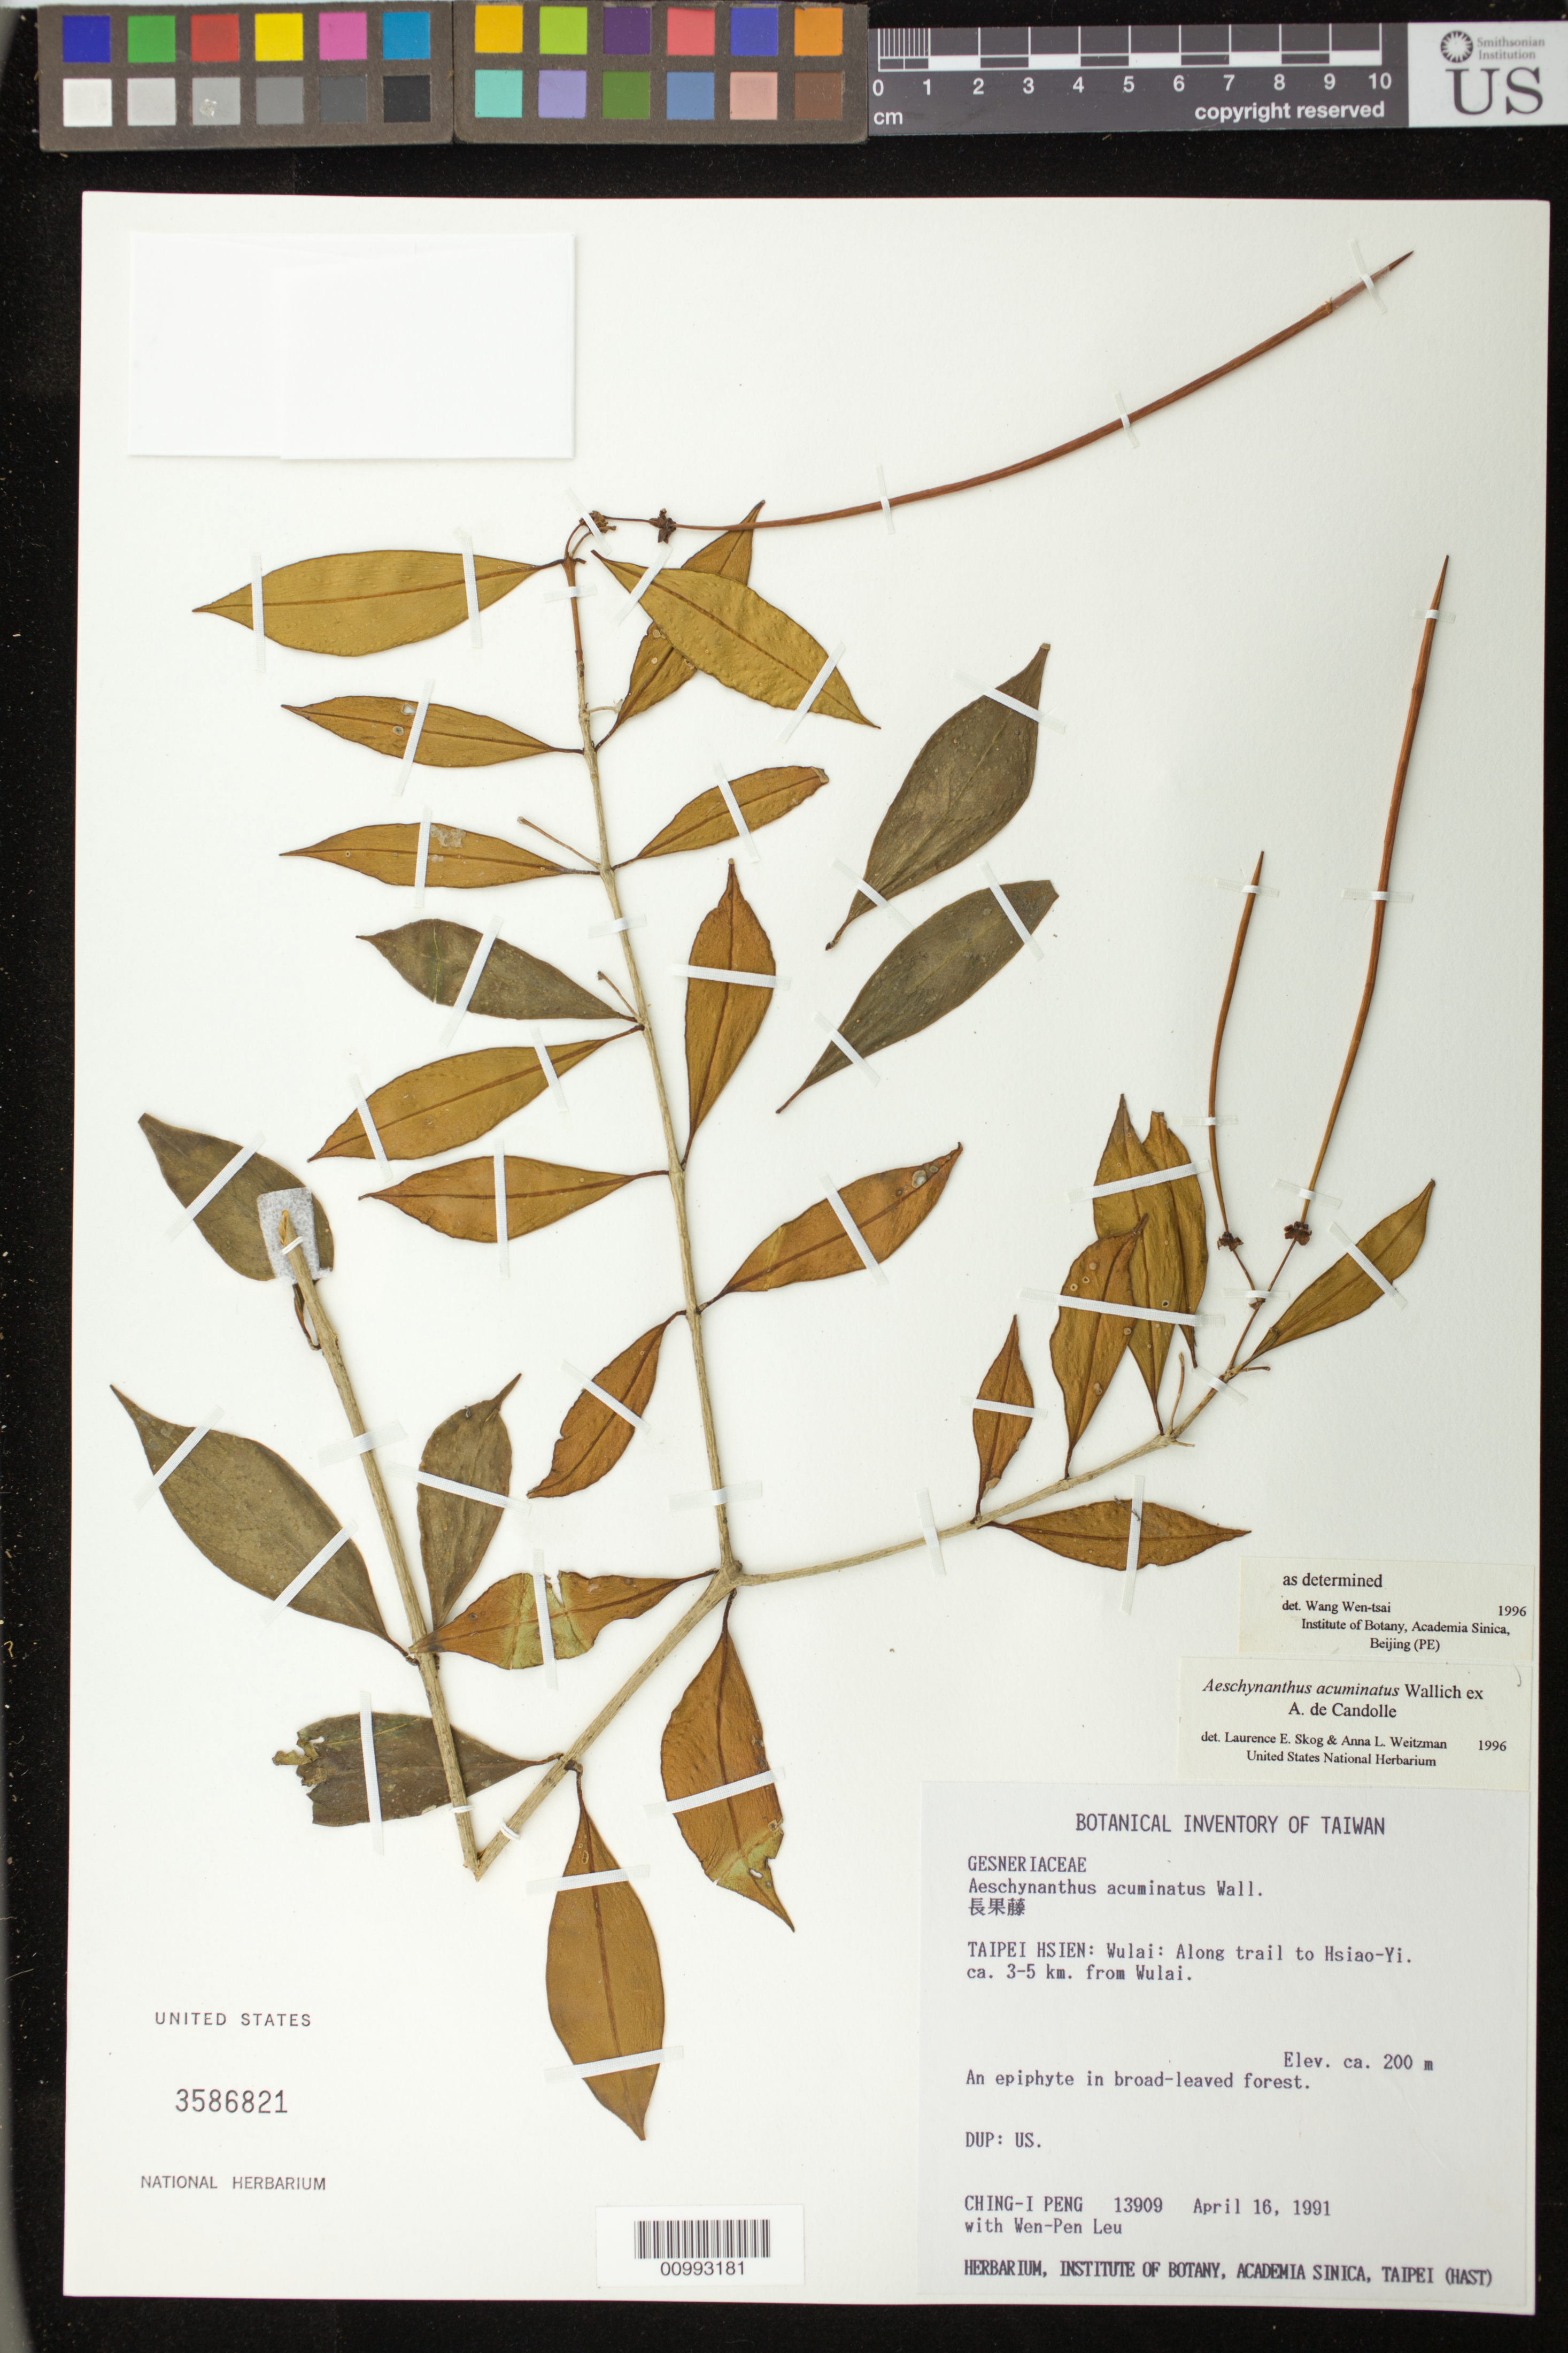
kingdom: Plantae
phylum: Tracheophyta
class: Magnoliopsida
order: Lamiales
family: Gesneriaceae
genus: Aeschynanthus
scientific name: Aeschynanthus acuminatus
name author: Wall. ex A. DC.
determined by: Skog, L. E.; Weitzman, A. L.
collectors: C.-I Peng & W. Leu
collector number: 13909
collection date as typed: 16 Apr 1991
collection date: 1991-04-16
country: Taiwan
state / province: Taipei City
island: Taiwan [Formosa]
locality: Taipei Hsien: Wulai, along trail to Hsiao-Yi, ca. 3-5 km from Wulai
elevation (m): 200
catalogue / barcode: US 3586821